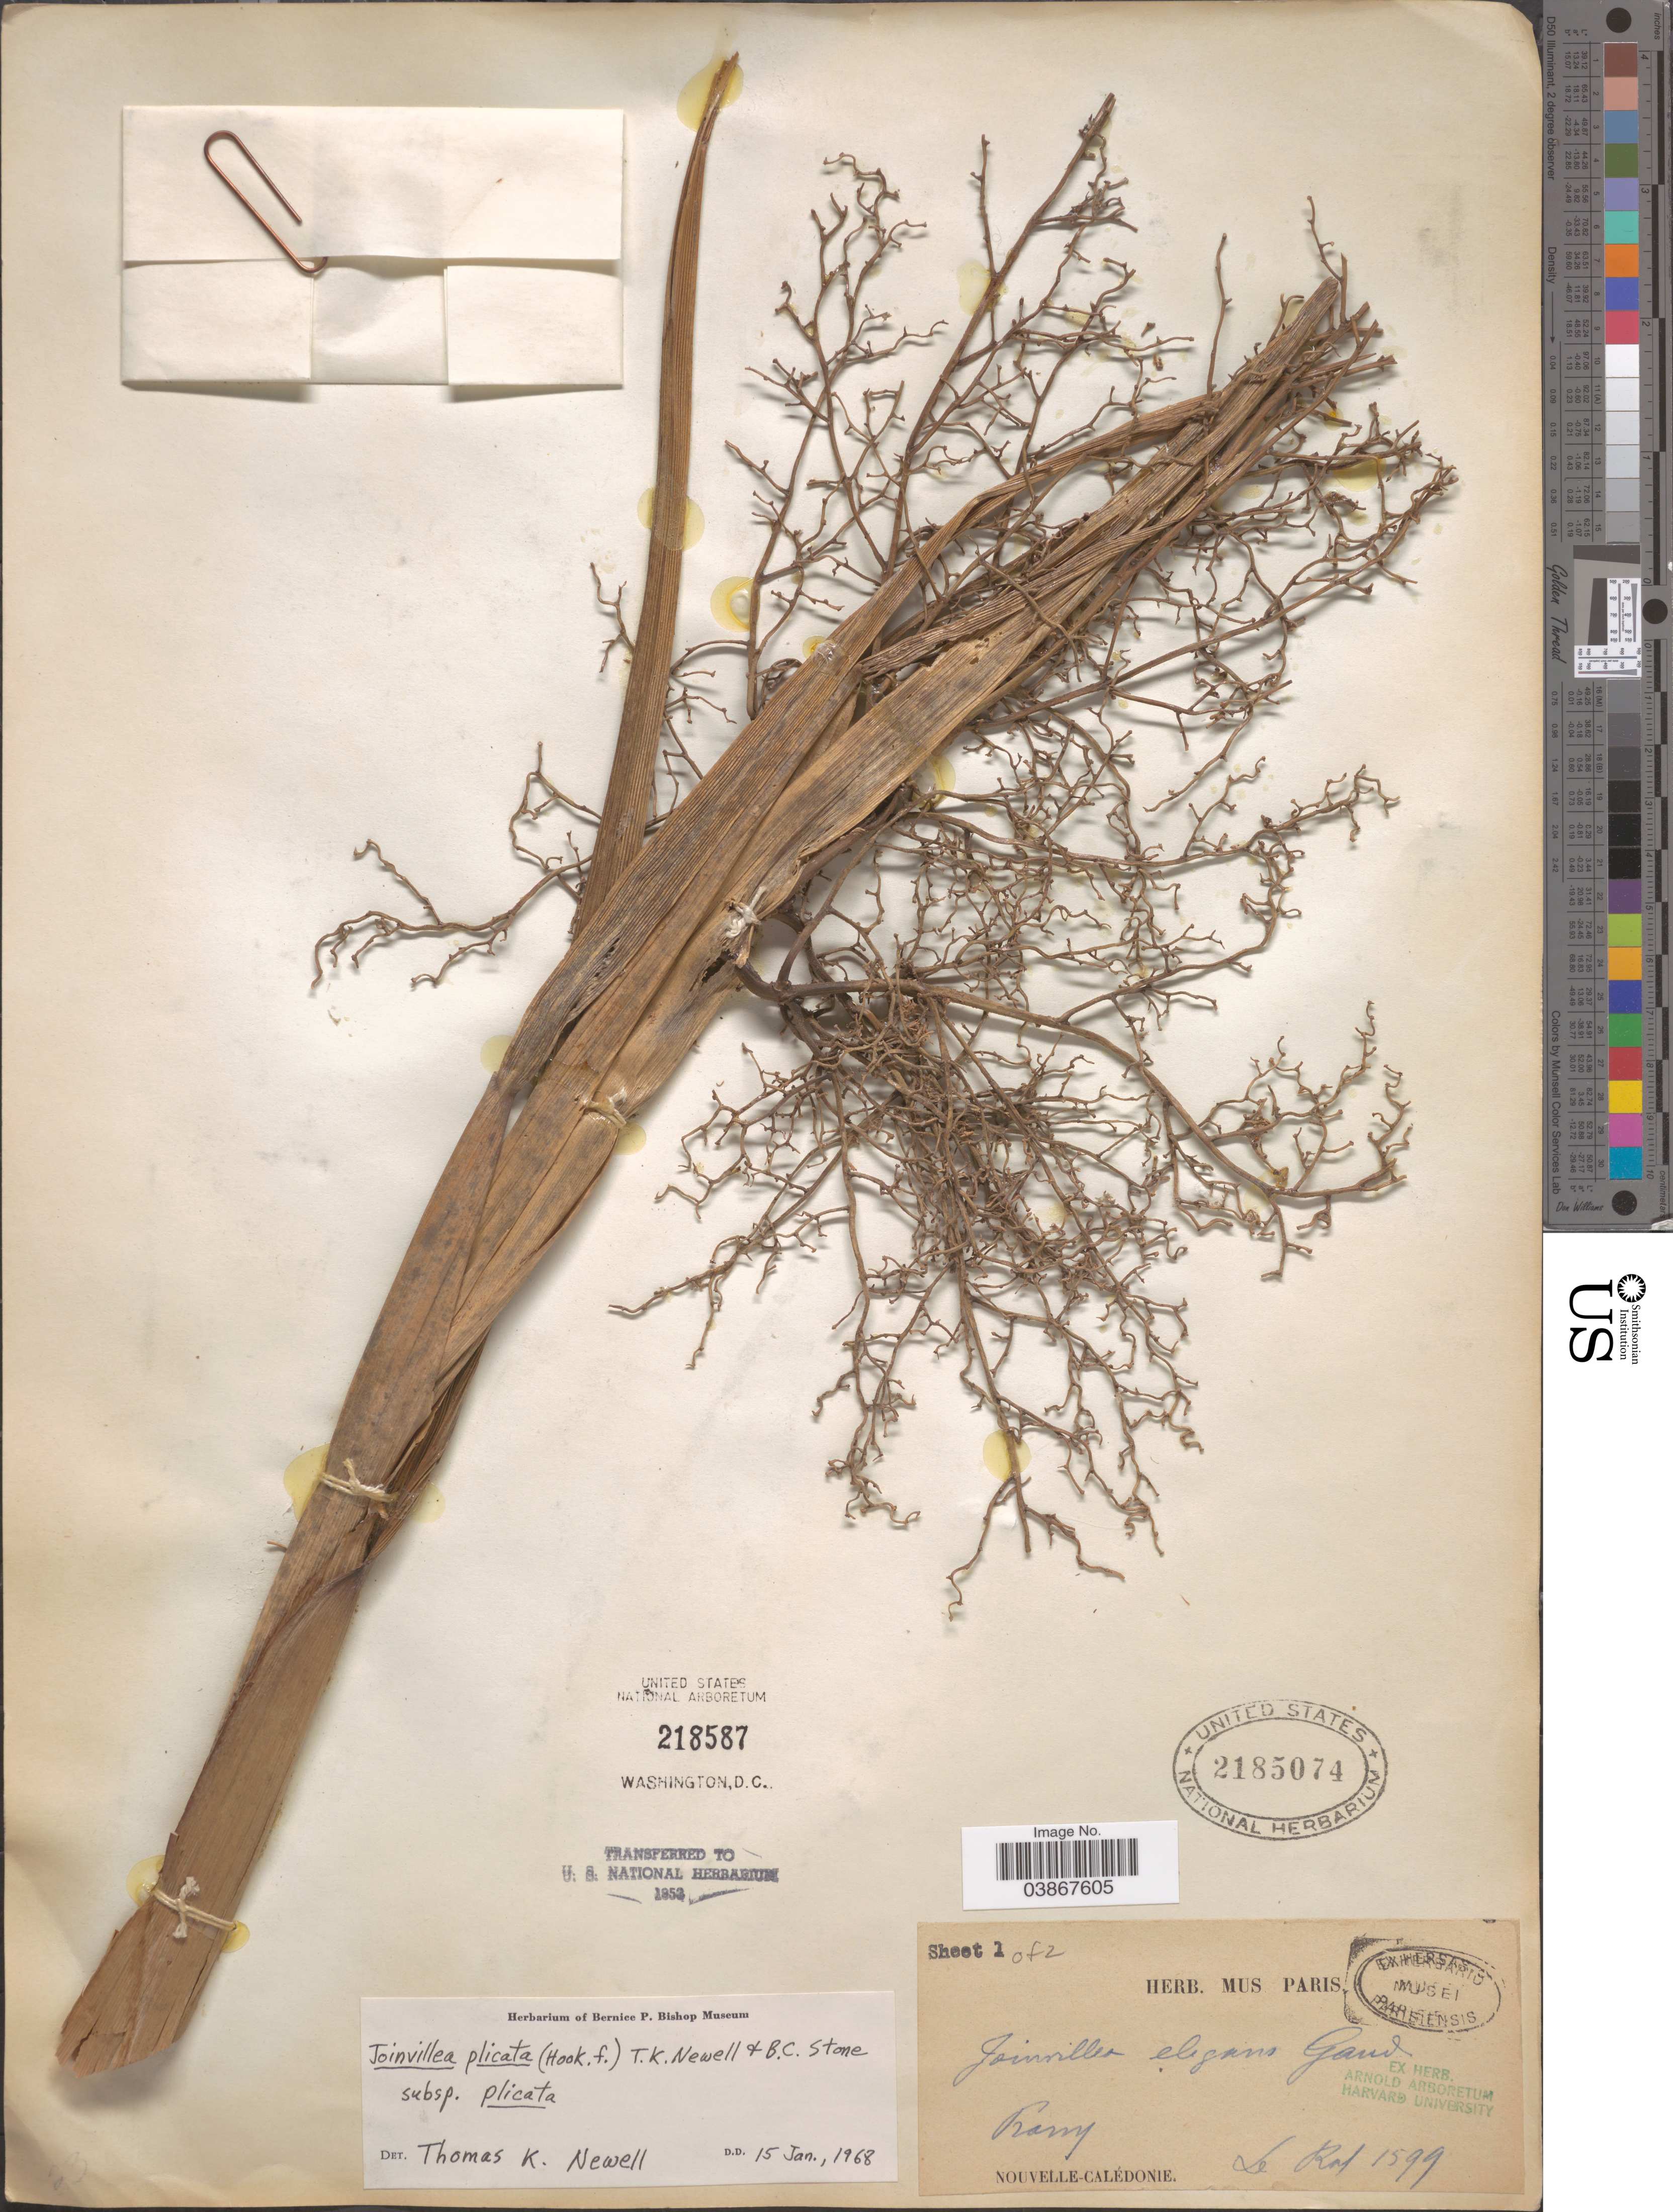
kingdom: Plantae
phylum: Tracheophyta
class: Liliopsida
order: Poales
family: Joinvilleaceae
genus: Joinvillea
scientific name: Joinvillea plicata subsp. plicata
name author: (Hook. f.) Newell & B.C. Stone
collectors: Le Raf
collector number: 1599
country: New Caledonia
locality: Ramy.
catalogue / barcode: US 2185074